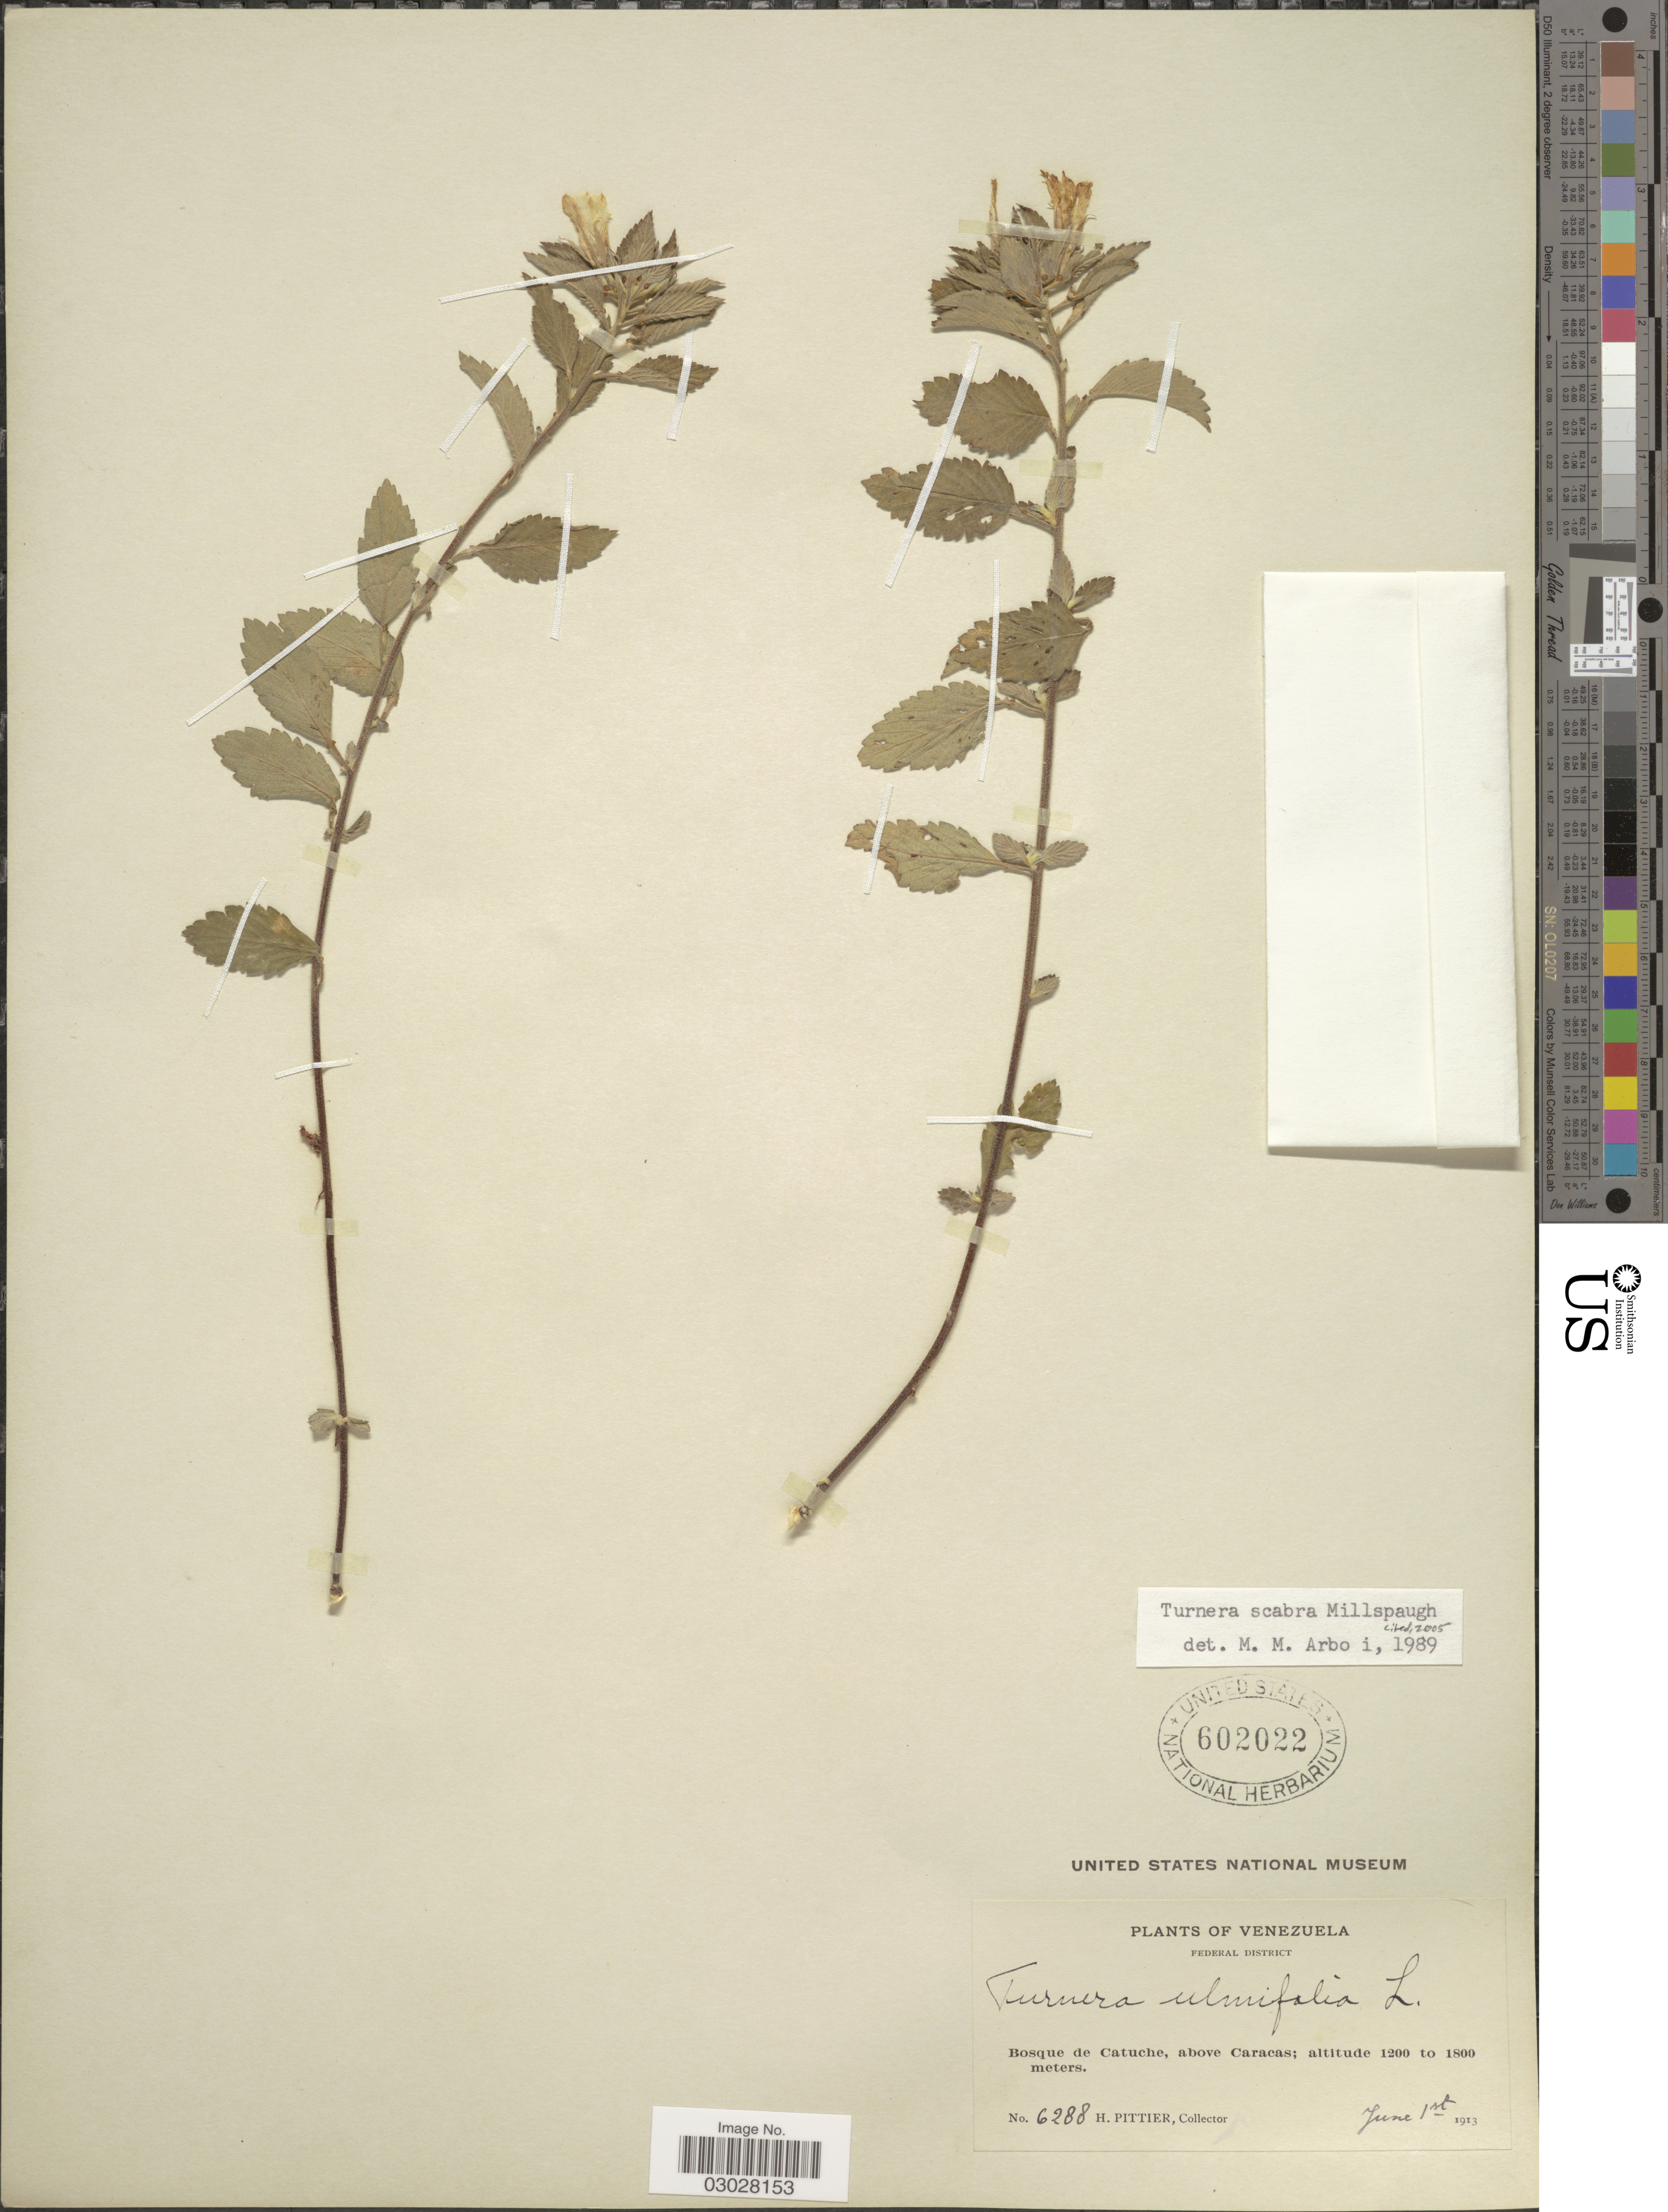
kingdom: Plantae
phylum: Tracheophyta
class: Magnoliopsida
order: Malpighiales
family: Turneraceae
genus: Turnera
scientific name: Turnera scabra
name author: Millsp.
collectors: H. F. Pittier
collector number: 6288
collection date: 1913-06-01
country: Venezuela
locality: Federal District. Bosque de Catuche, above Caracas.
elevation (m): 1200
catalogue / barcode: US 602022